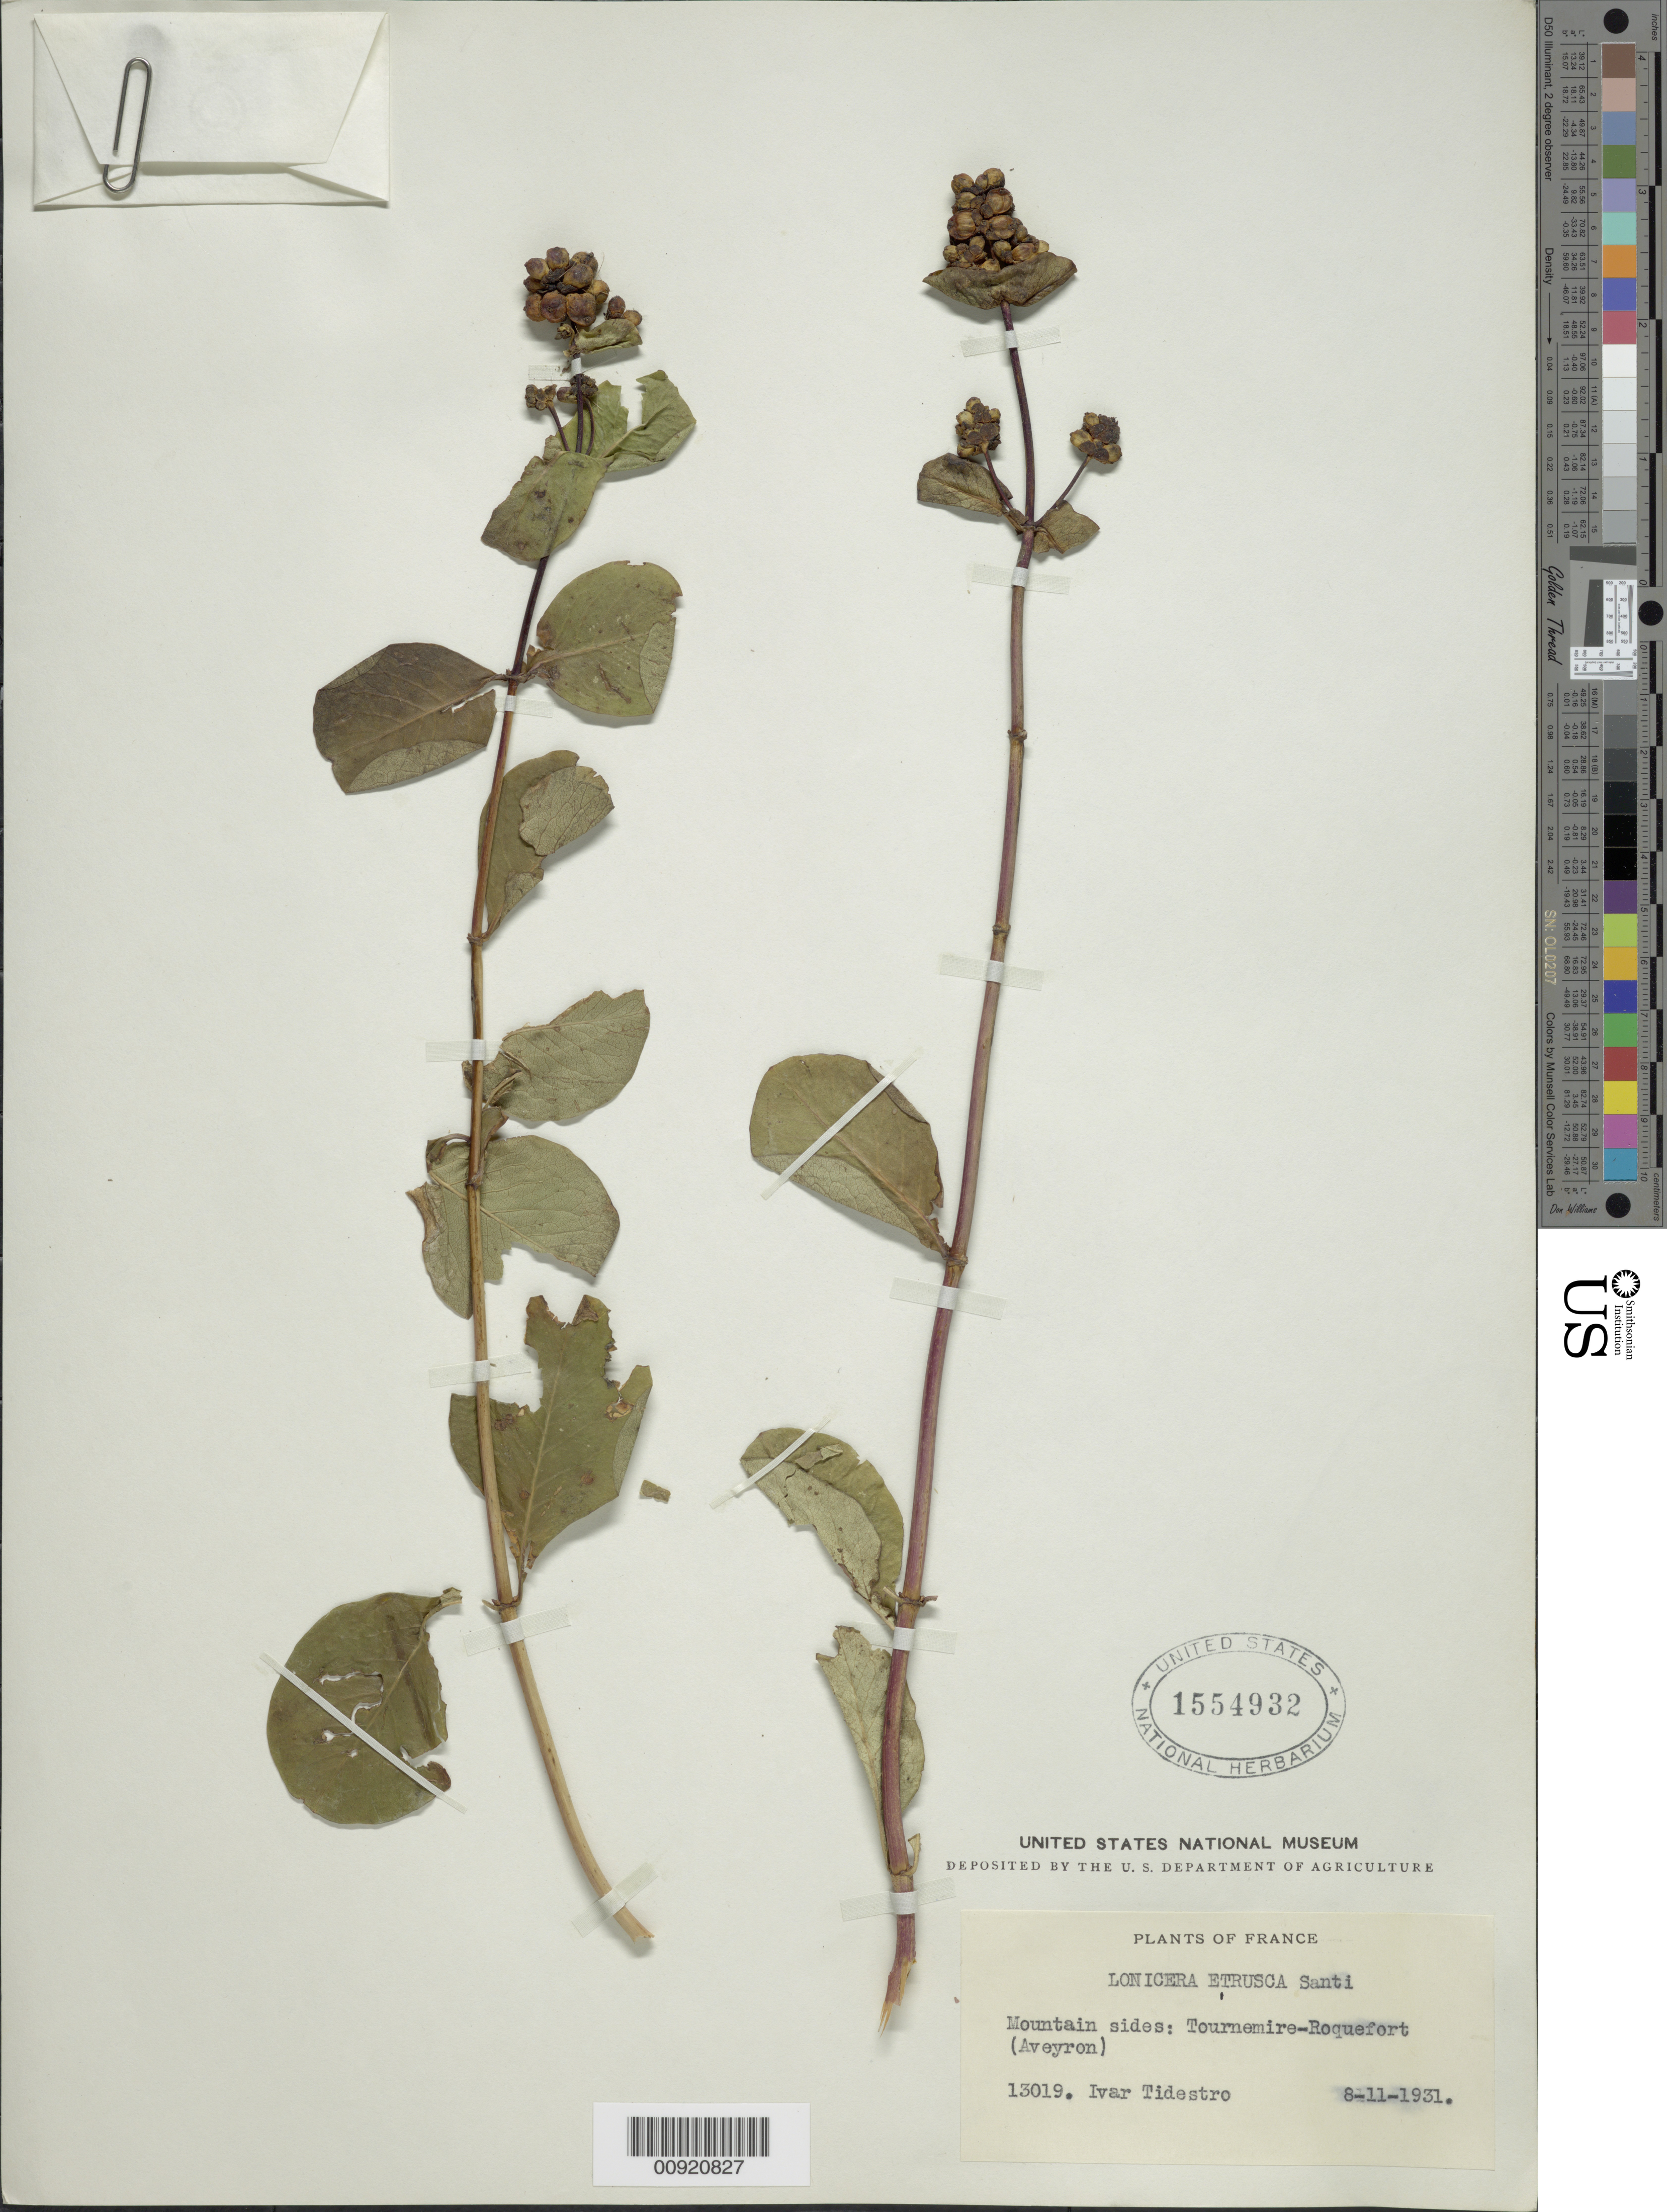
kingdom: Plantae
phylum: Tracheophyta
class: Magnoliopsida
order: Dipsacales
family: Caprifoliaceae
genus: Lonicera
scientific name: Lonicera etrusca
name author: Santi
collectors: I. F. Tidestrom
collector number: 13019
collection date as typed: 11 Aug 1931 or 08 Nov 1931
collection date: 1931-08-11 or 1931-11-08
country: France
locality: Mountain sides: Tournemire-Roquefort (Aveyrom)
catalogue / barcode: US 1554932